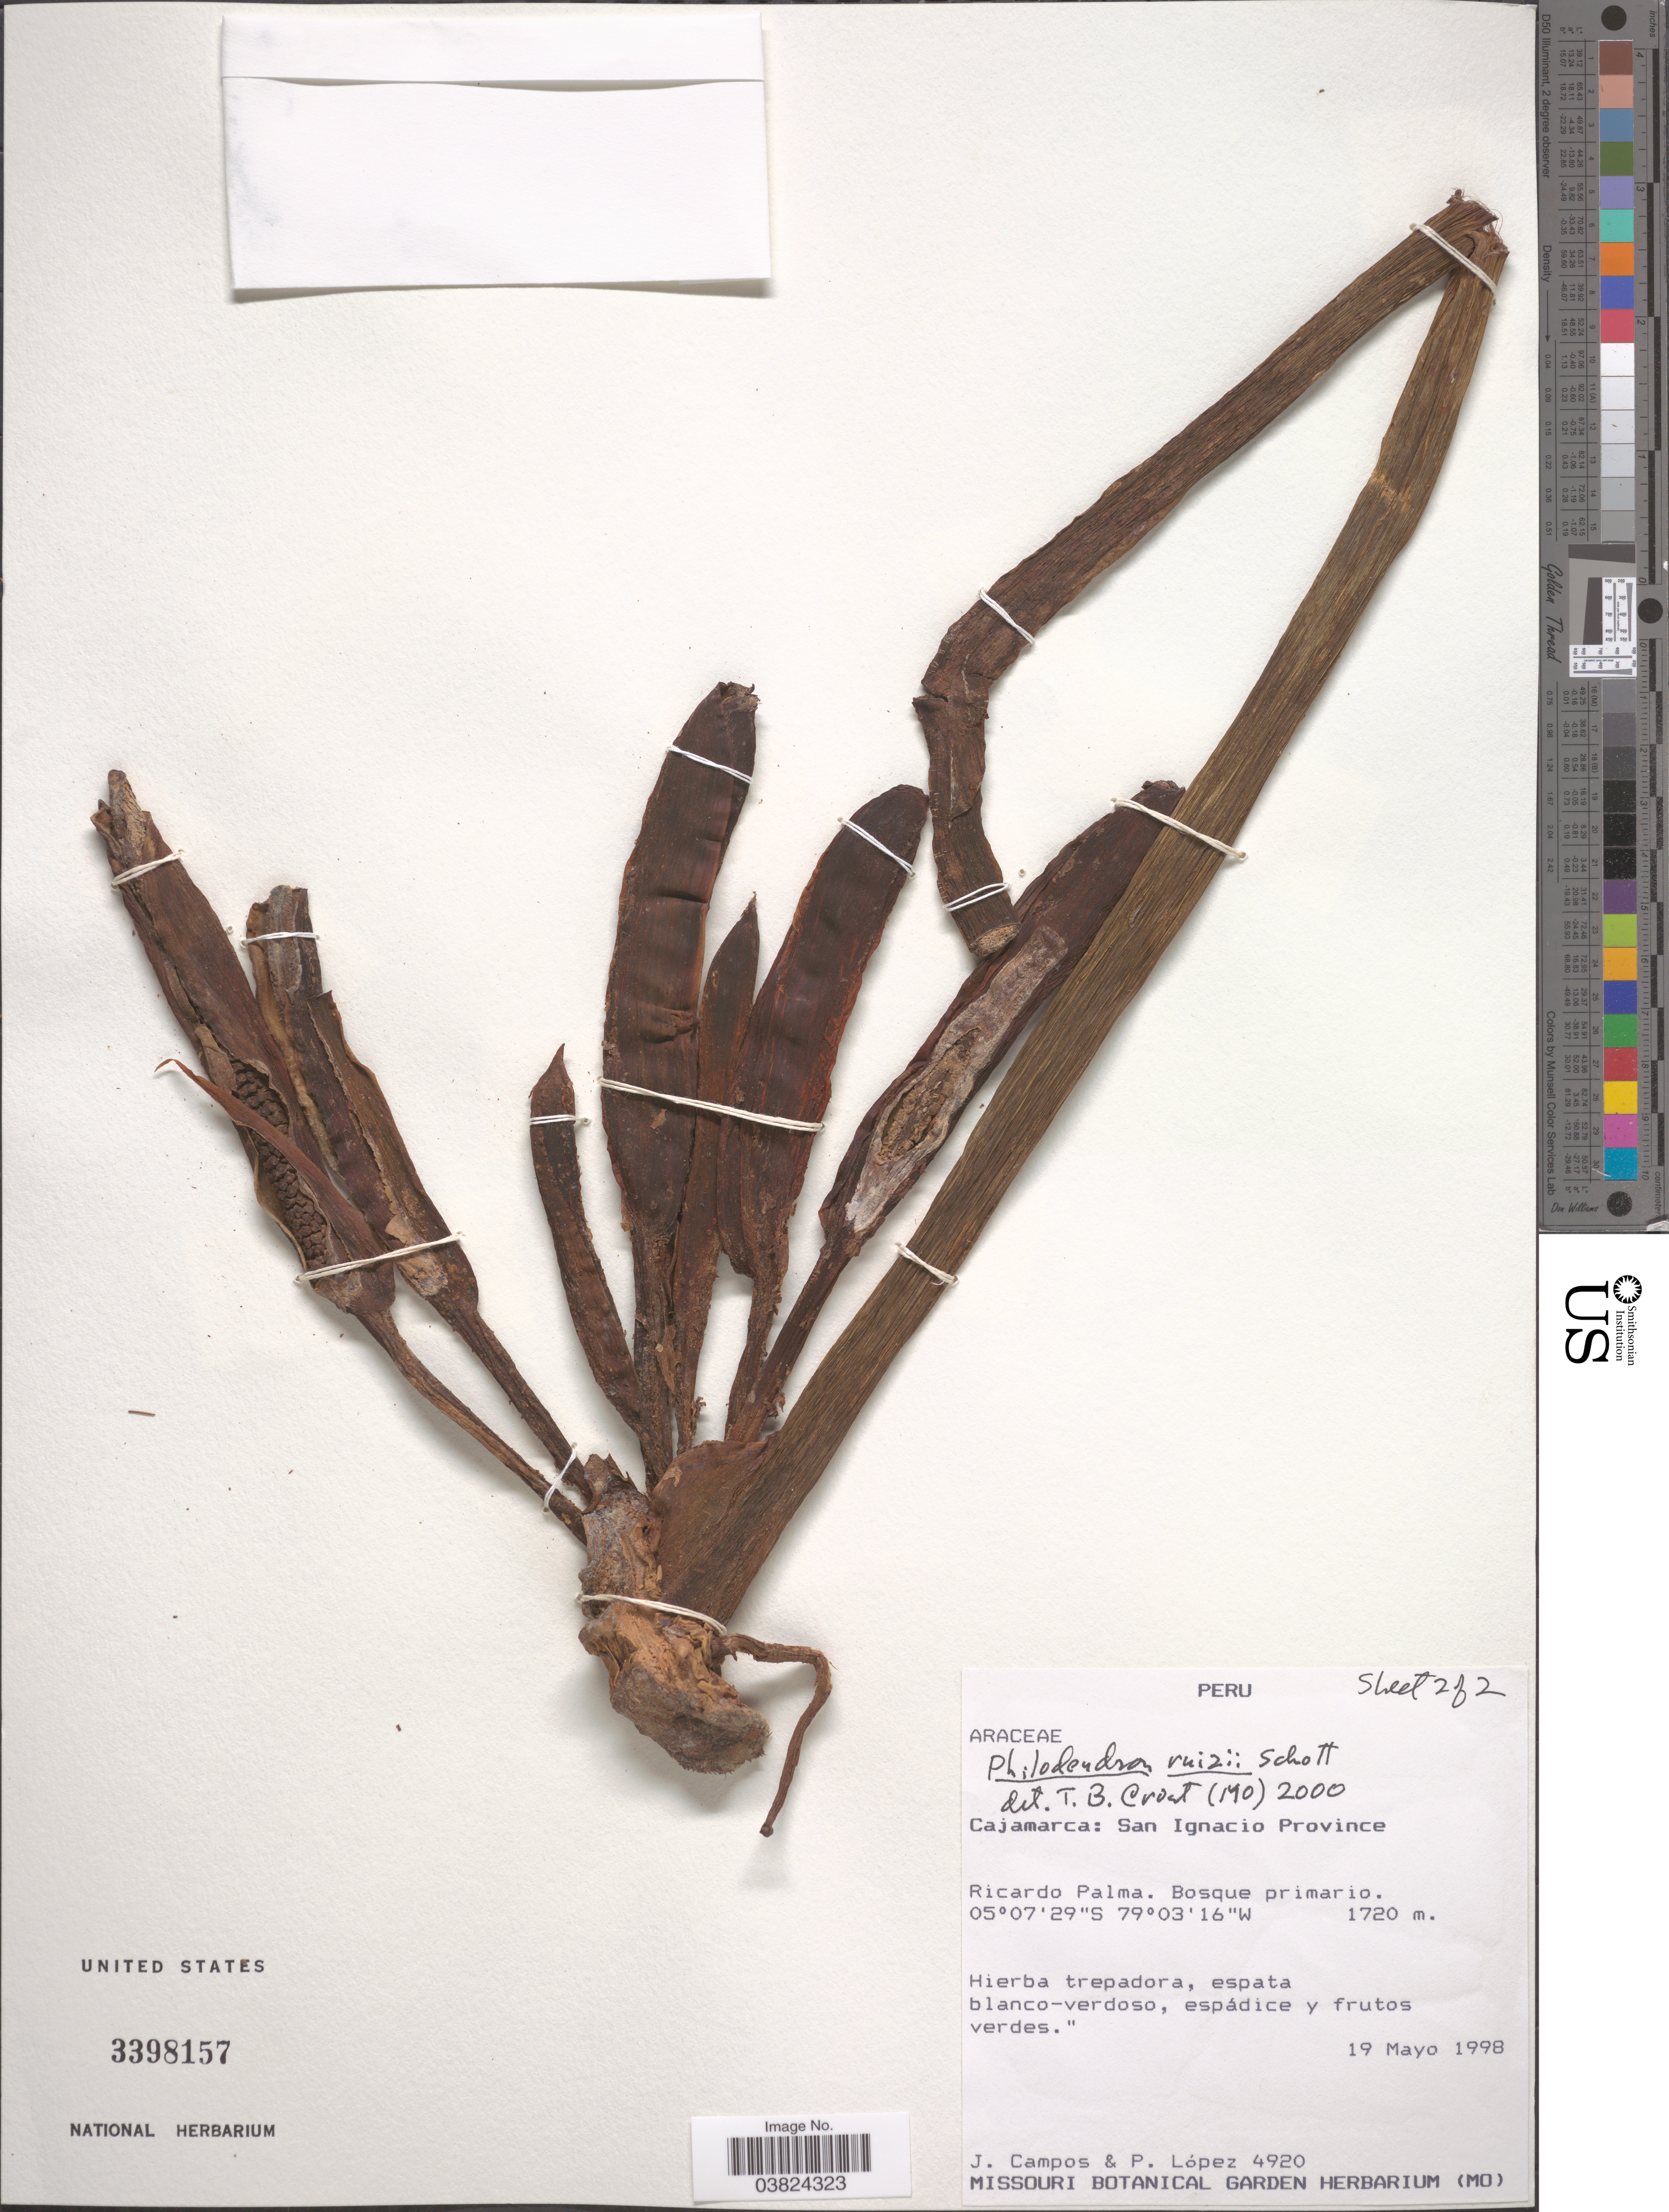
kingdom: Plantae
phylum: Tracheophyta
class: Liliopsida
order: Alismatales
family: Araceae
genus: Philodendron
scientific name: Philodendron ruizii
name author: Schott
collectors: J. Campos & P. Lopez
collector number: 4920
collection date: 1998-05-19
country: Peru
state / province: Cajamarca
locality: San Ignacio Province. Ricardo Palma.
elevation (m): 1720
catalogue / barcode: US 3398157